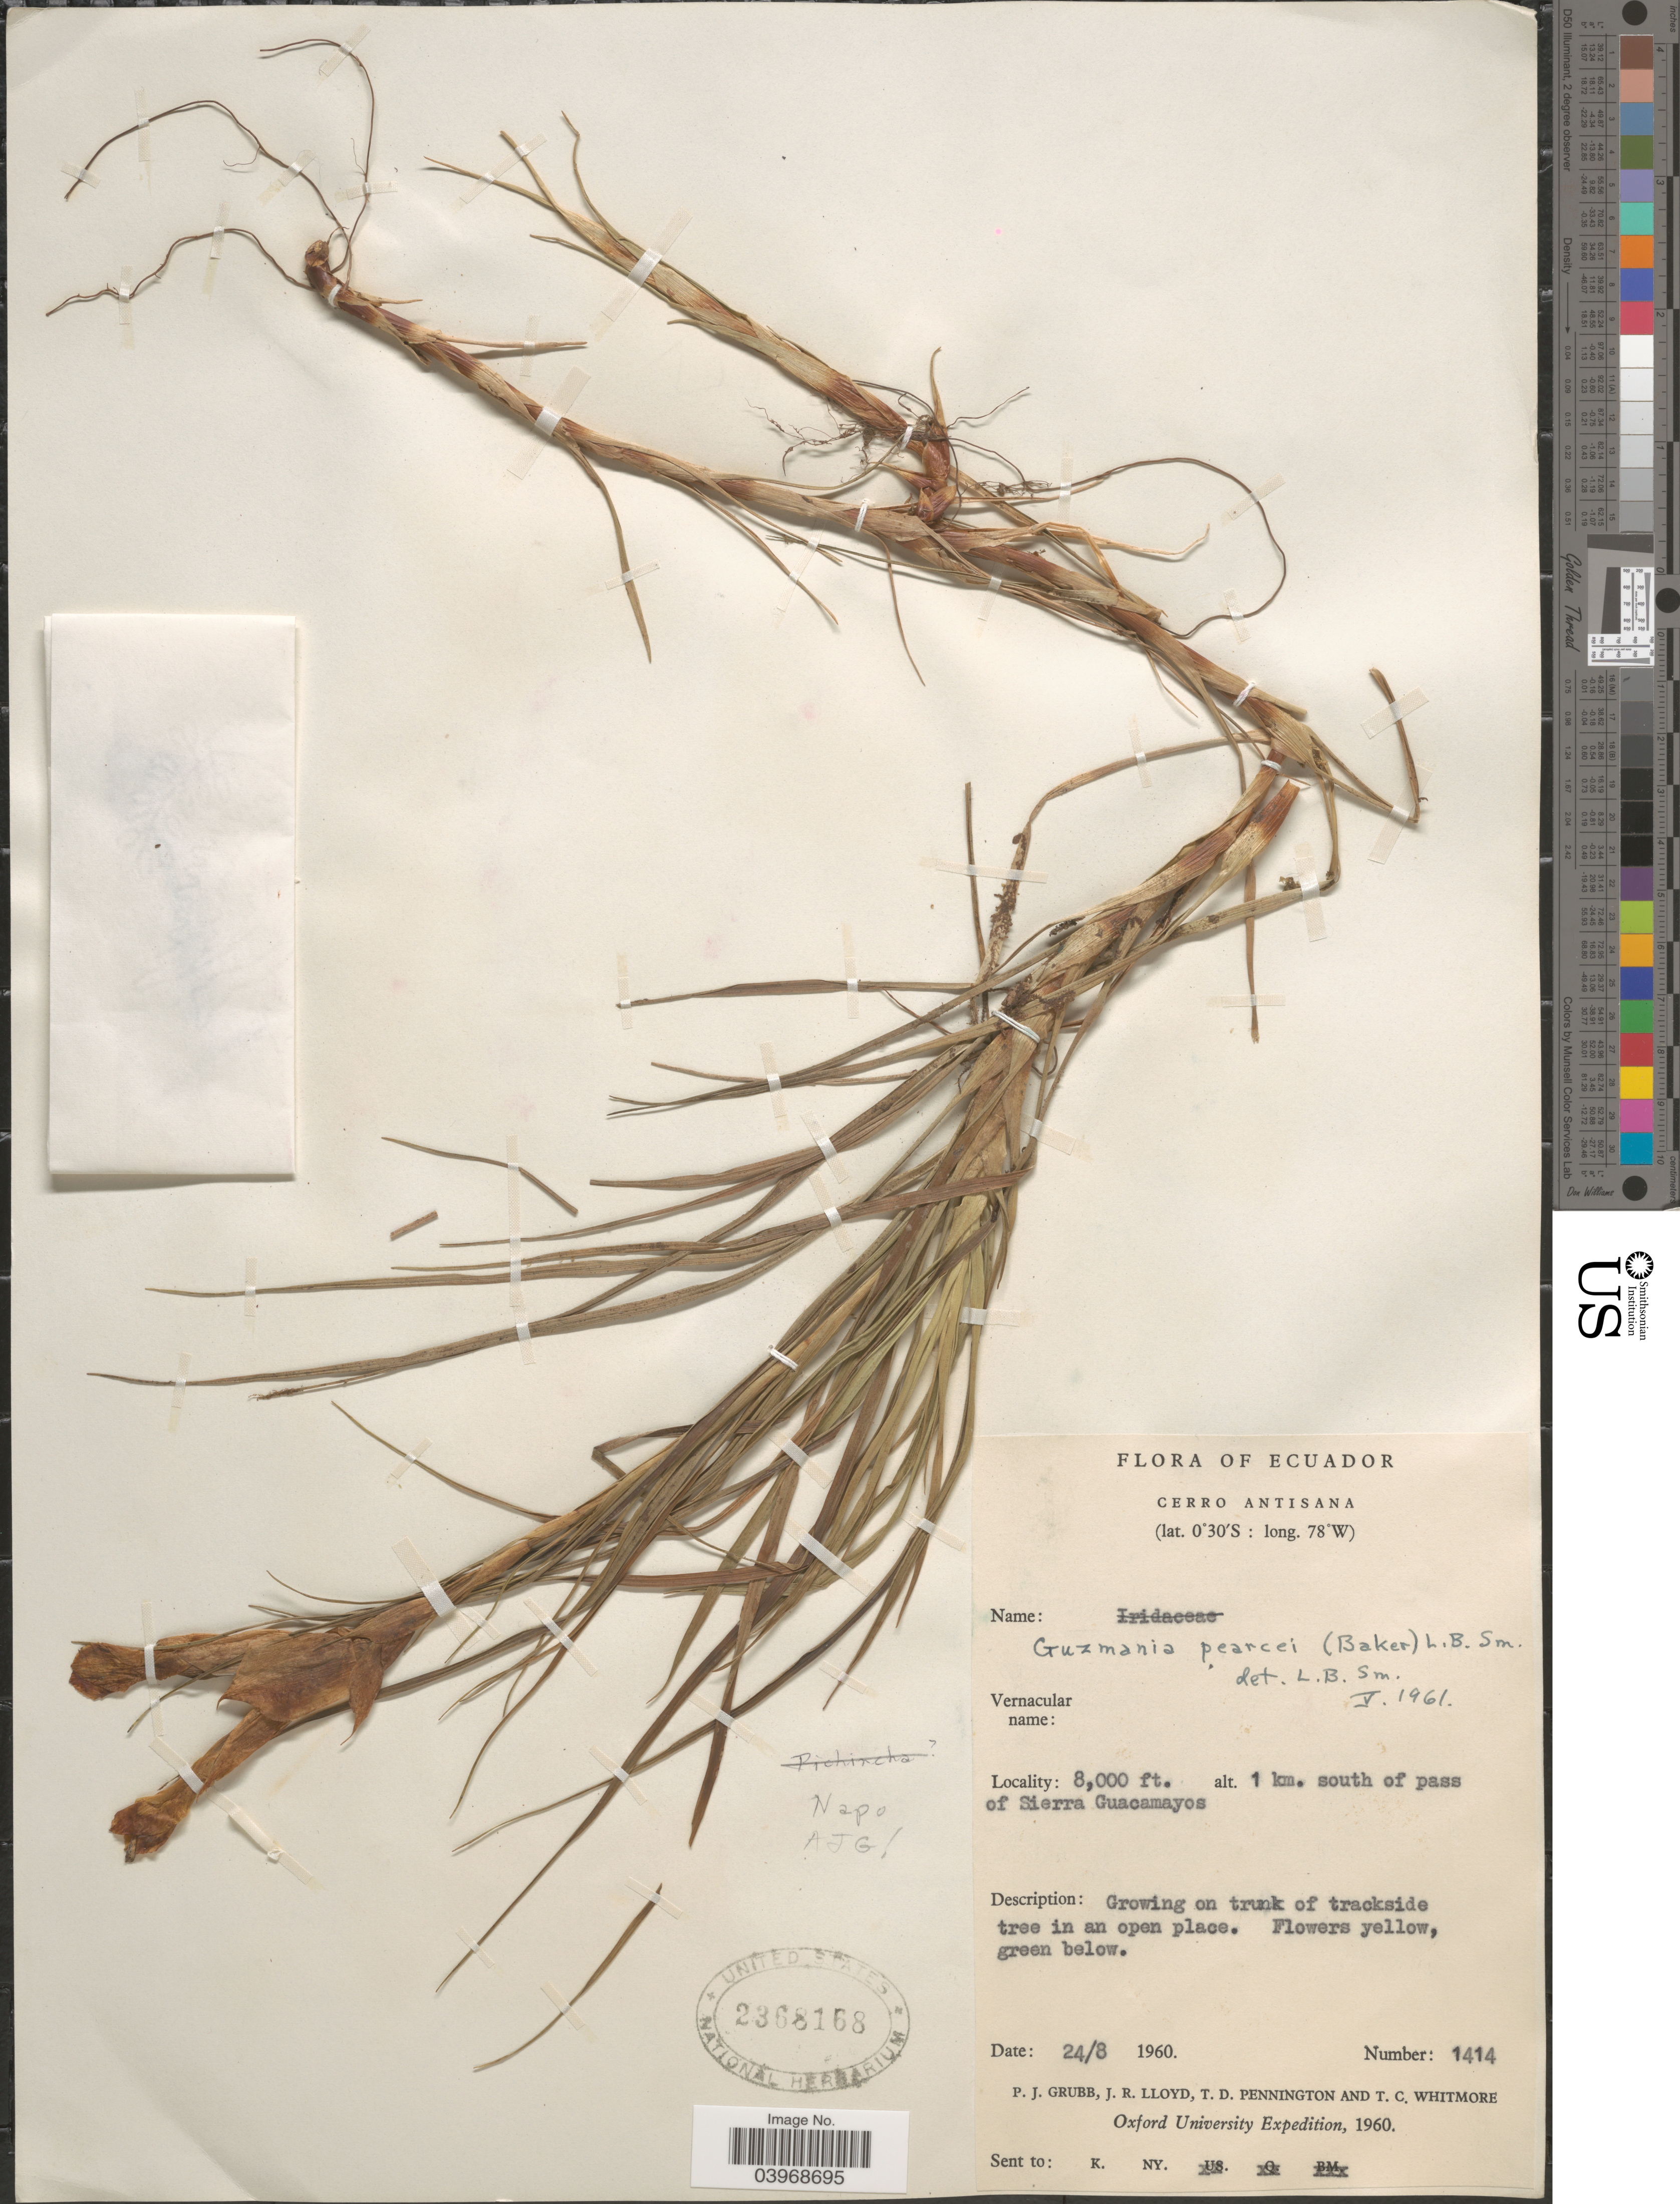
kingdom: Plantae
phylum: Tracheophyta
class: Liliopsida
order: Poales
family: Bromeliaceae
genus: Guzmania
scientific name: Guzmania pearcei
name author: L.B. Sm.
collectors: P. J. Grubb, J. R. Lloyd, T. D. Pennington & T. C. Whitmore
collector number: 1414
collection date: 1960-08-24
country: Ecuador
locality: Cerro Antisana. 1 km. south of pass of Sierra Guacamayos.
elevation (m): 2438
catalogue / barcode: US 2368168